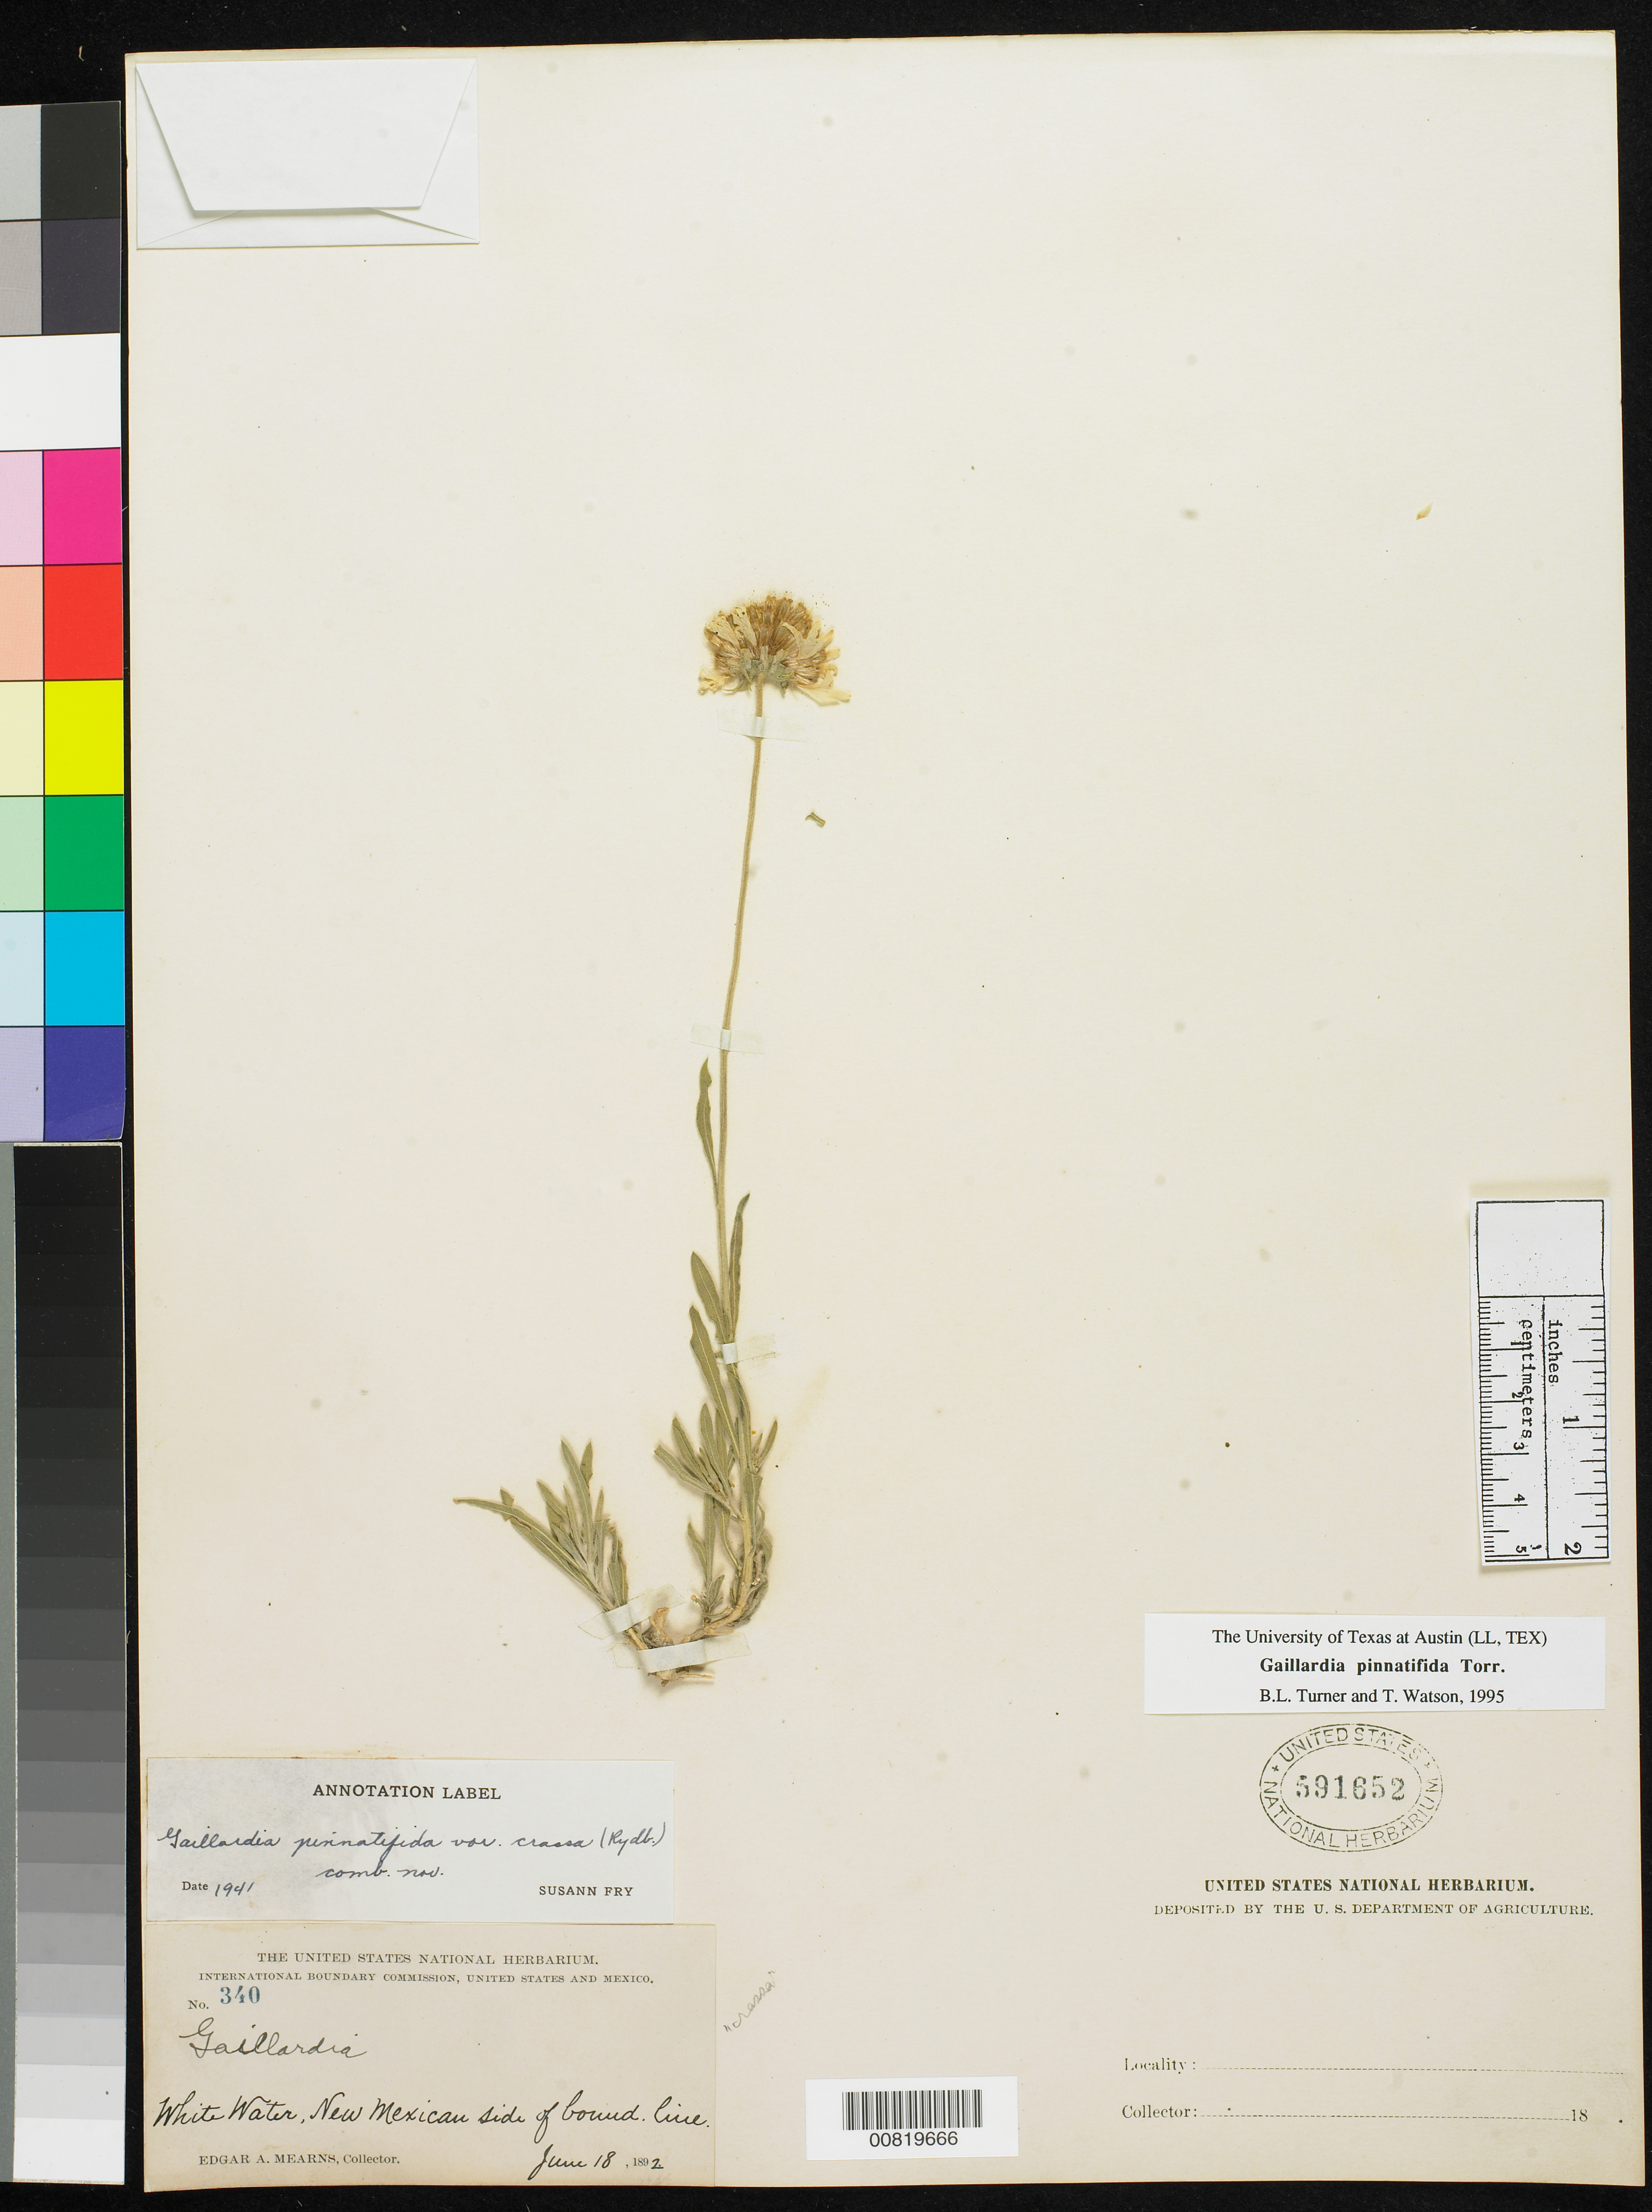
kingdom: Plantae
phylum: Tracheophyta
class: Magnoliopsida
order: Asterales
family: Asteraceae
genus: Gaillardia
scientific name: Gaillardia pinnatifida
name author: Torr.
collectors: E. A. Mearns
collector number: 340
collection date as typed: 18 Jun 1892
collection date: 1892-06-18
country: United States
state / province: New Mexico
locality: White Water, New Mexican side of boundary line.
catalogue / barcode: US 591652